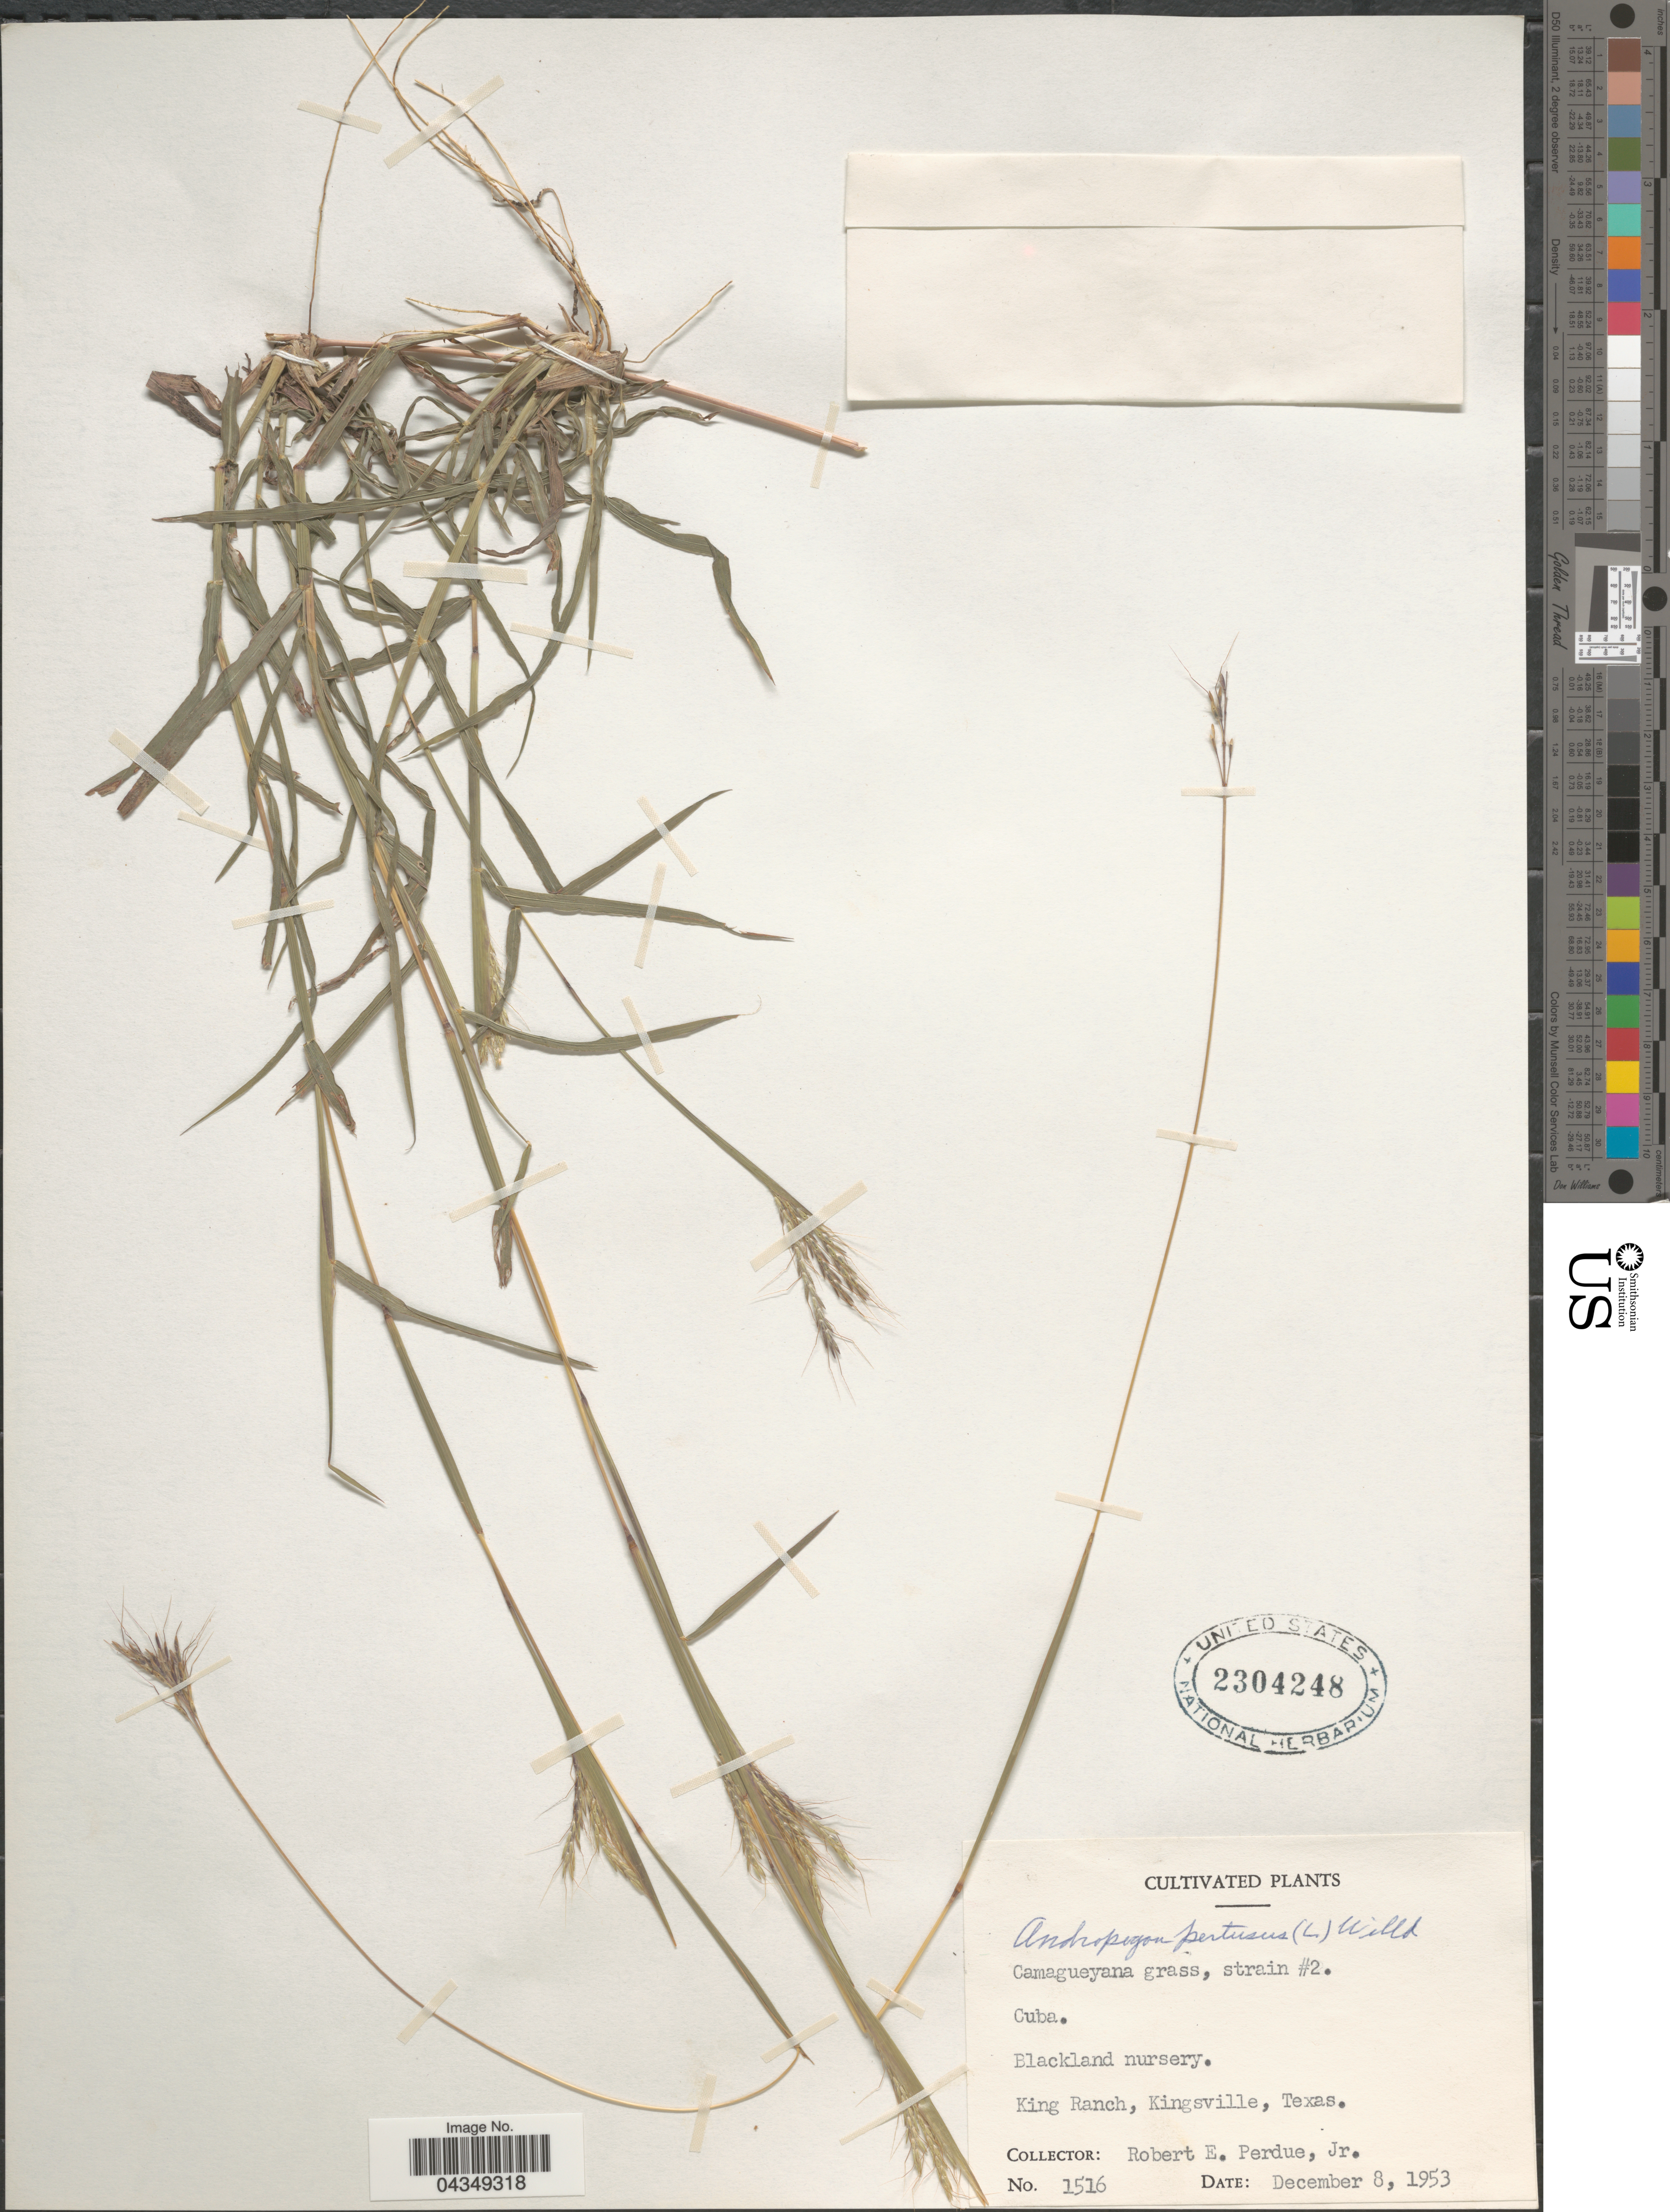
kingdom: Plantae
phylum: Tracheophyta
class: Liliopsida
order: Poales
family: Poaceae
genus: Bothriochloa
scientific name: Bothriochloa pertusa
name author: (L.) A. Camus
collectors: R. E. Perdue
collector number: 1516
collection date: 1953-12-08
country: United States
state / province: Texas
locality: Blackland nursery. King Ranch, Kingsville.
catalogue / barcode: US 2304248